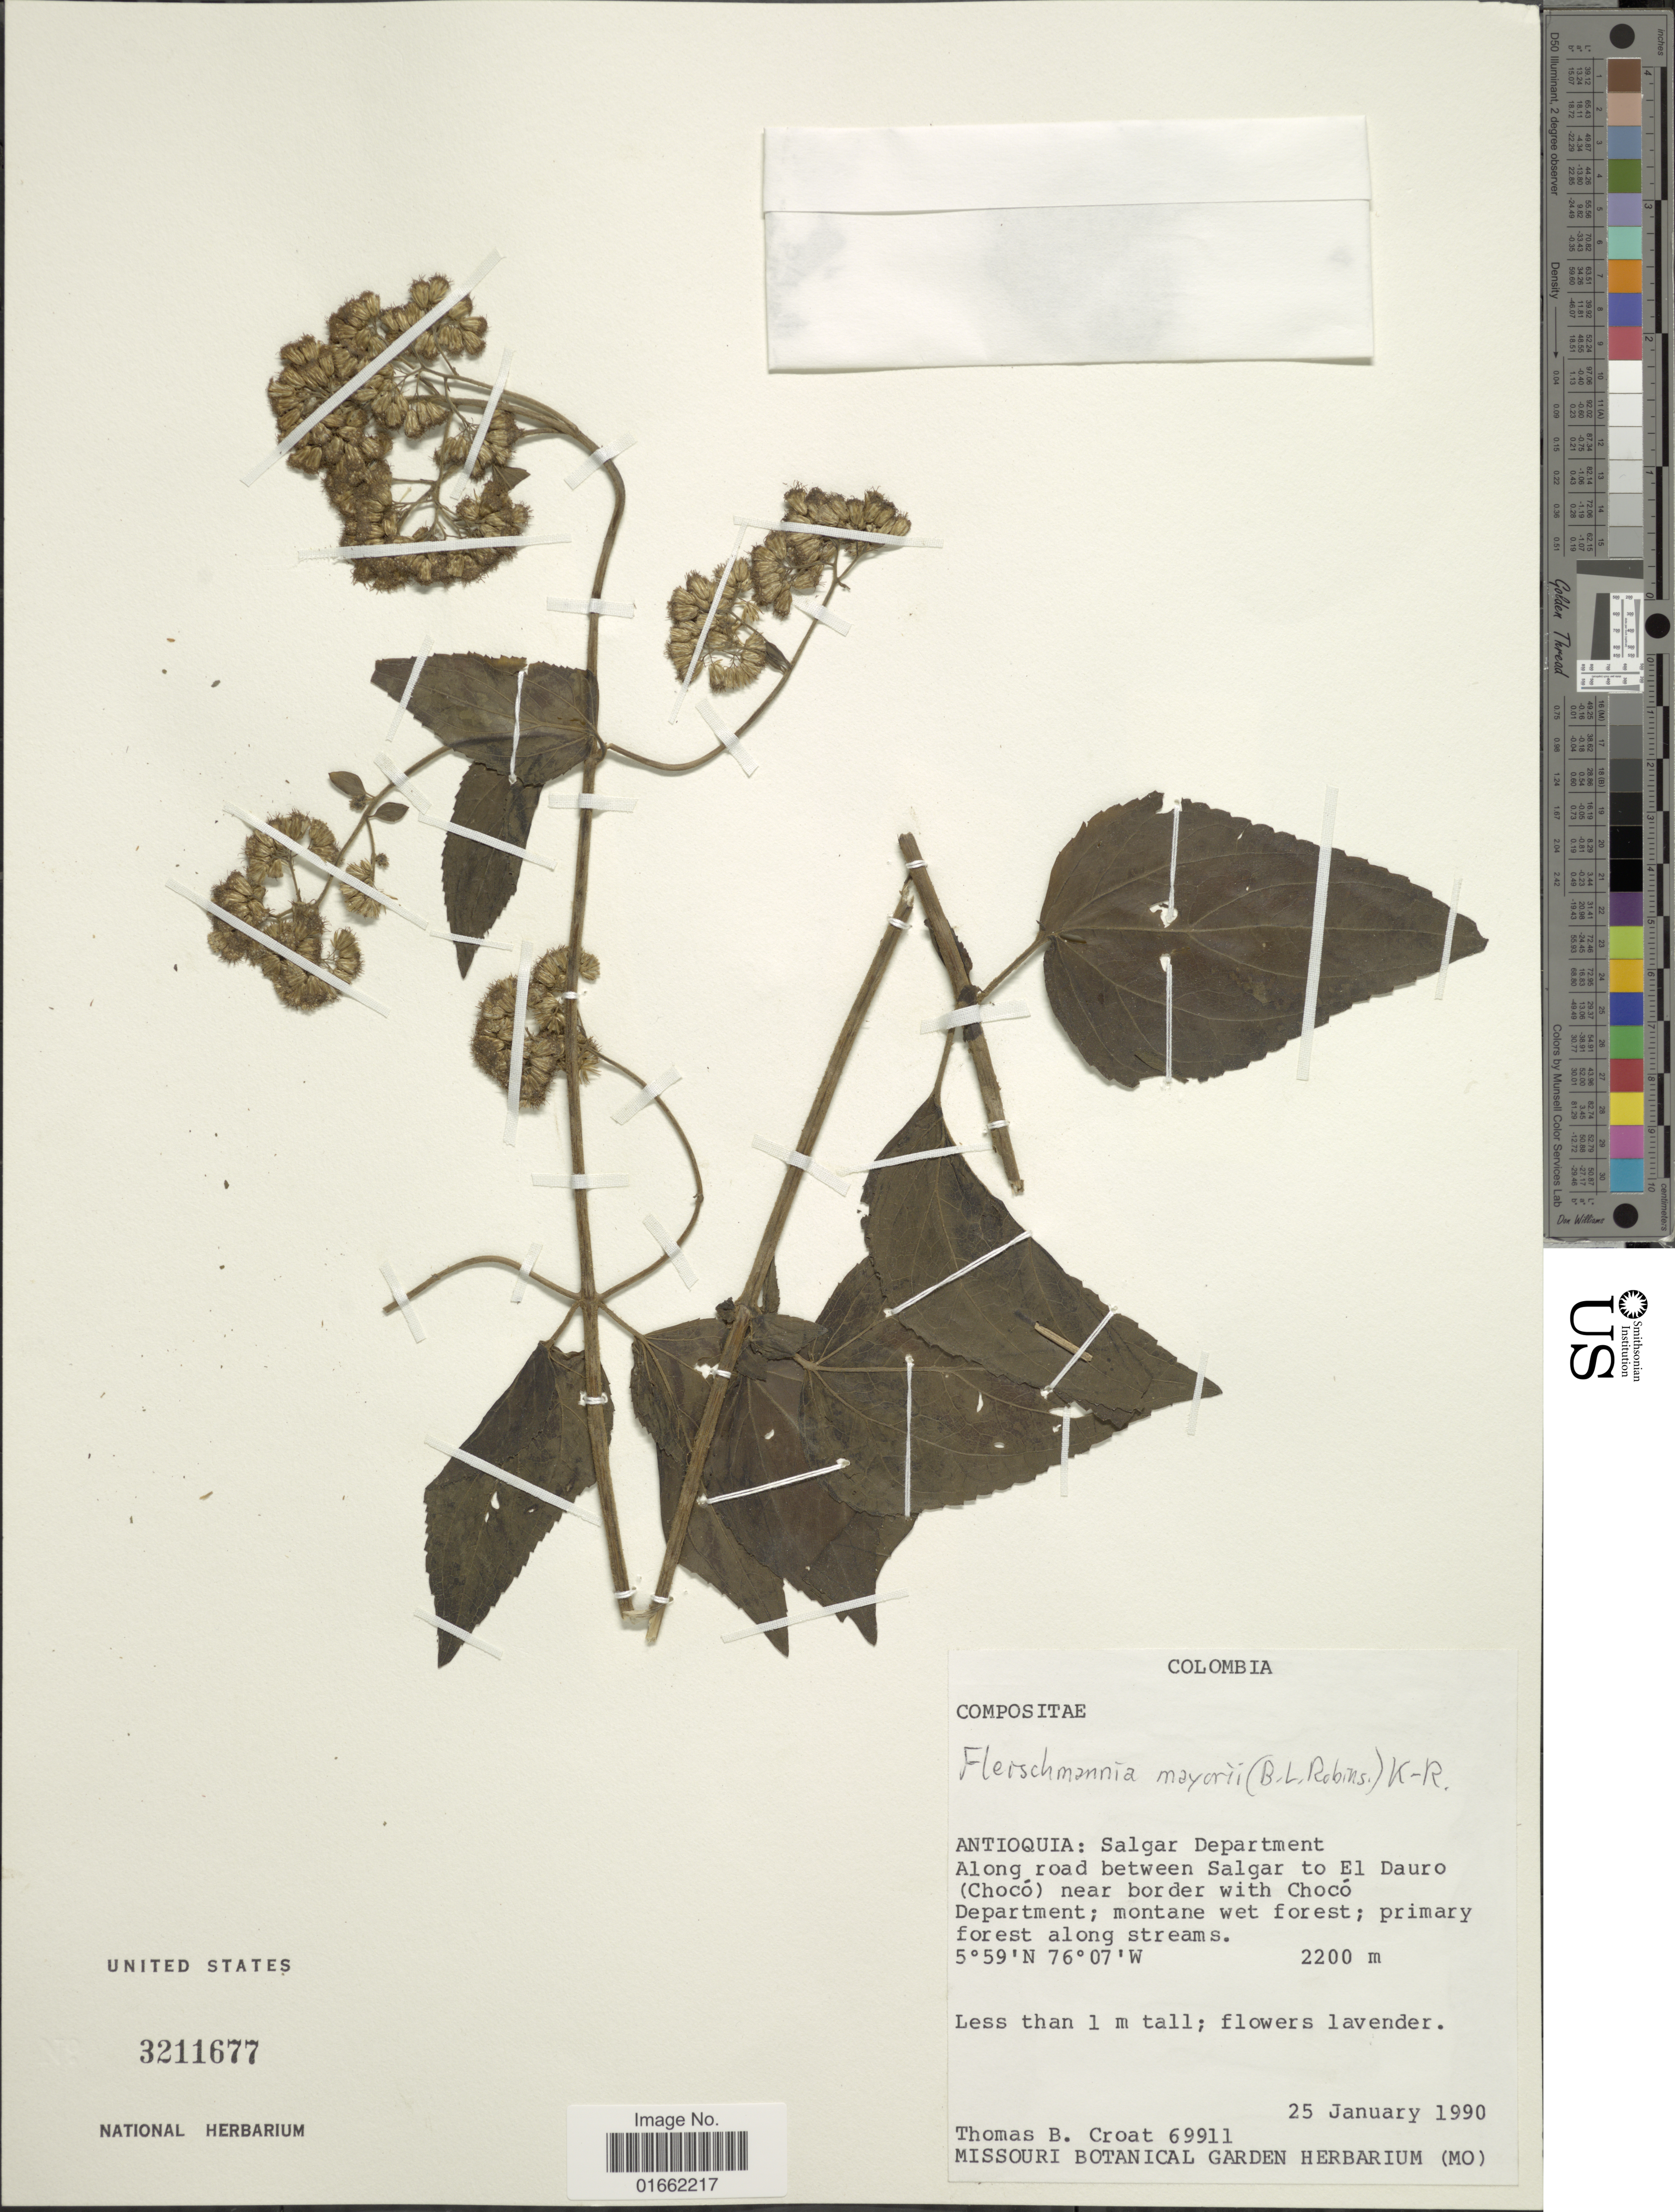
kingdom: Plantae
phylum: Tracheophyta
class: Magnoliopsida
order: Asterales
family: Asteraceae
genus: Fleischmannia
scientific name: Fleischmannia mayorii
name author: (B.L. Rob.) R.M. King & H. Rob.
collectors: T. B. Croat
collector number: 69911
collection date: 1990-01-25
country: Colombia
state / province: Antioquia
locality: Antioquia: Salgar Department. Along road between Salgar to El Dauro (Chocó) near border with Chocó Department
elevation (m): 2200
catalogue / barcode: US 3211677